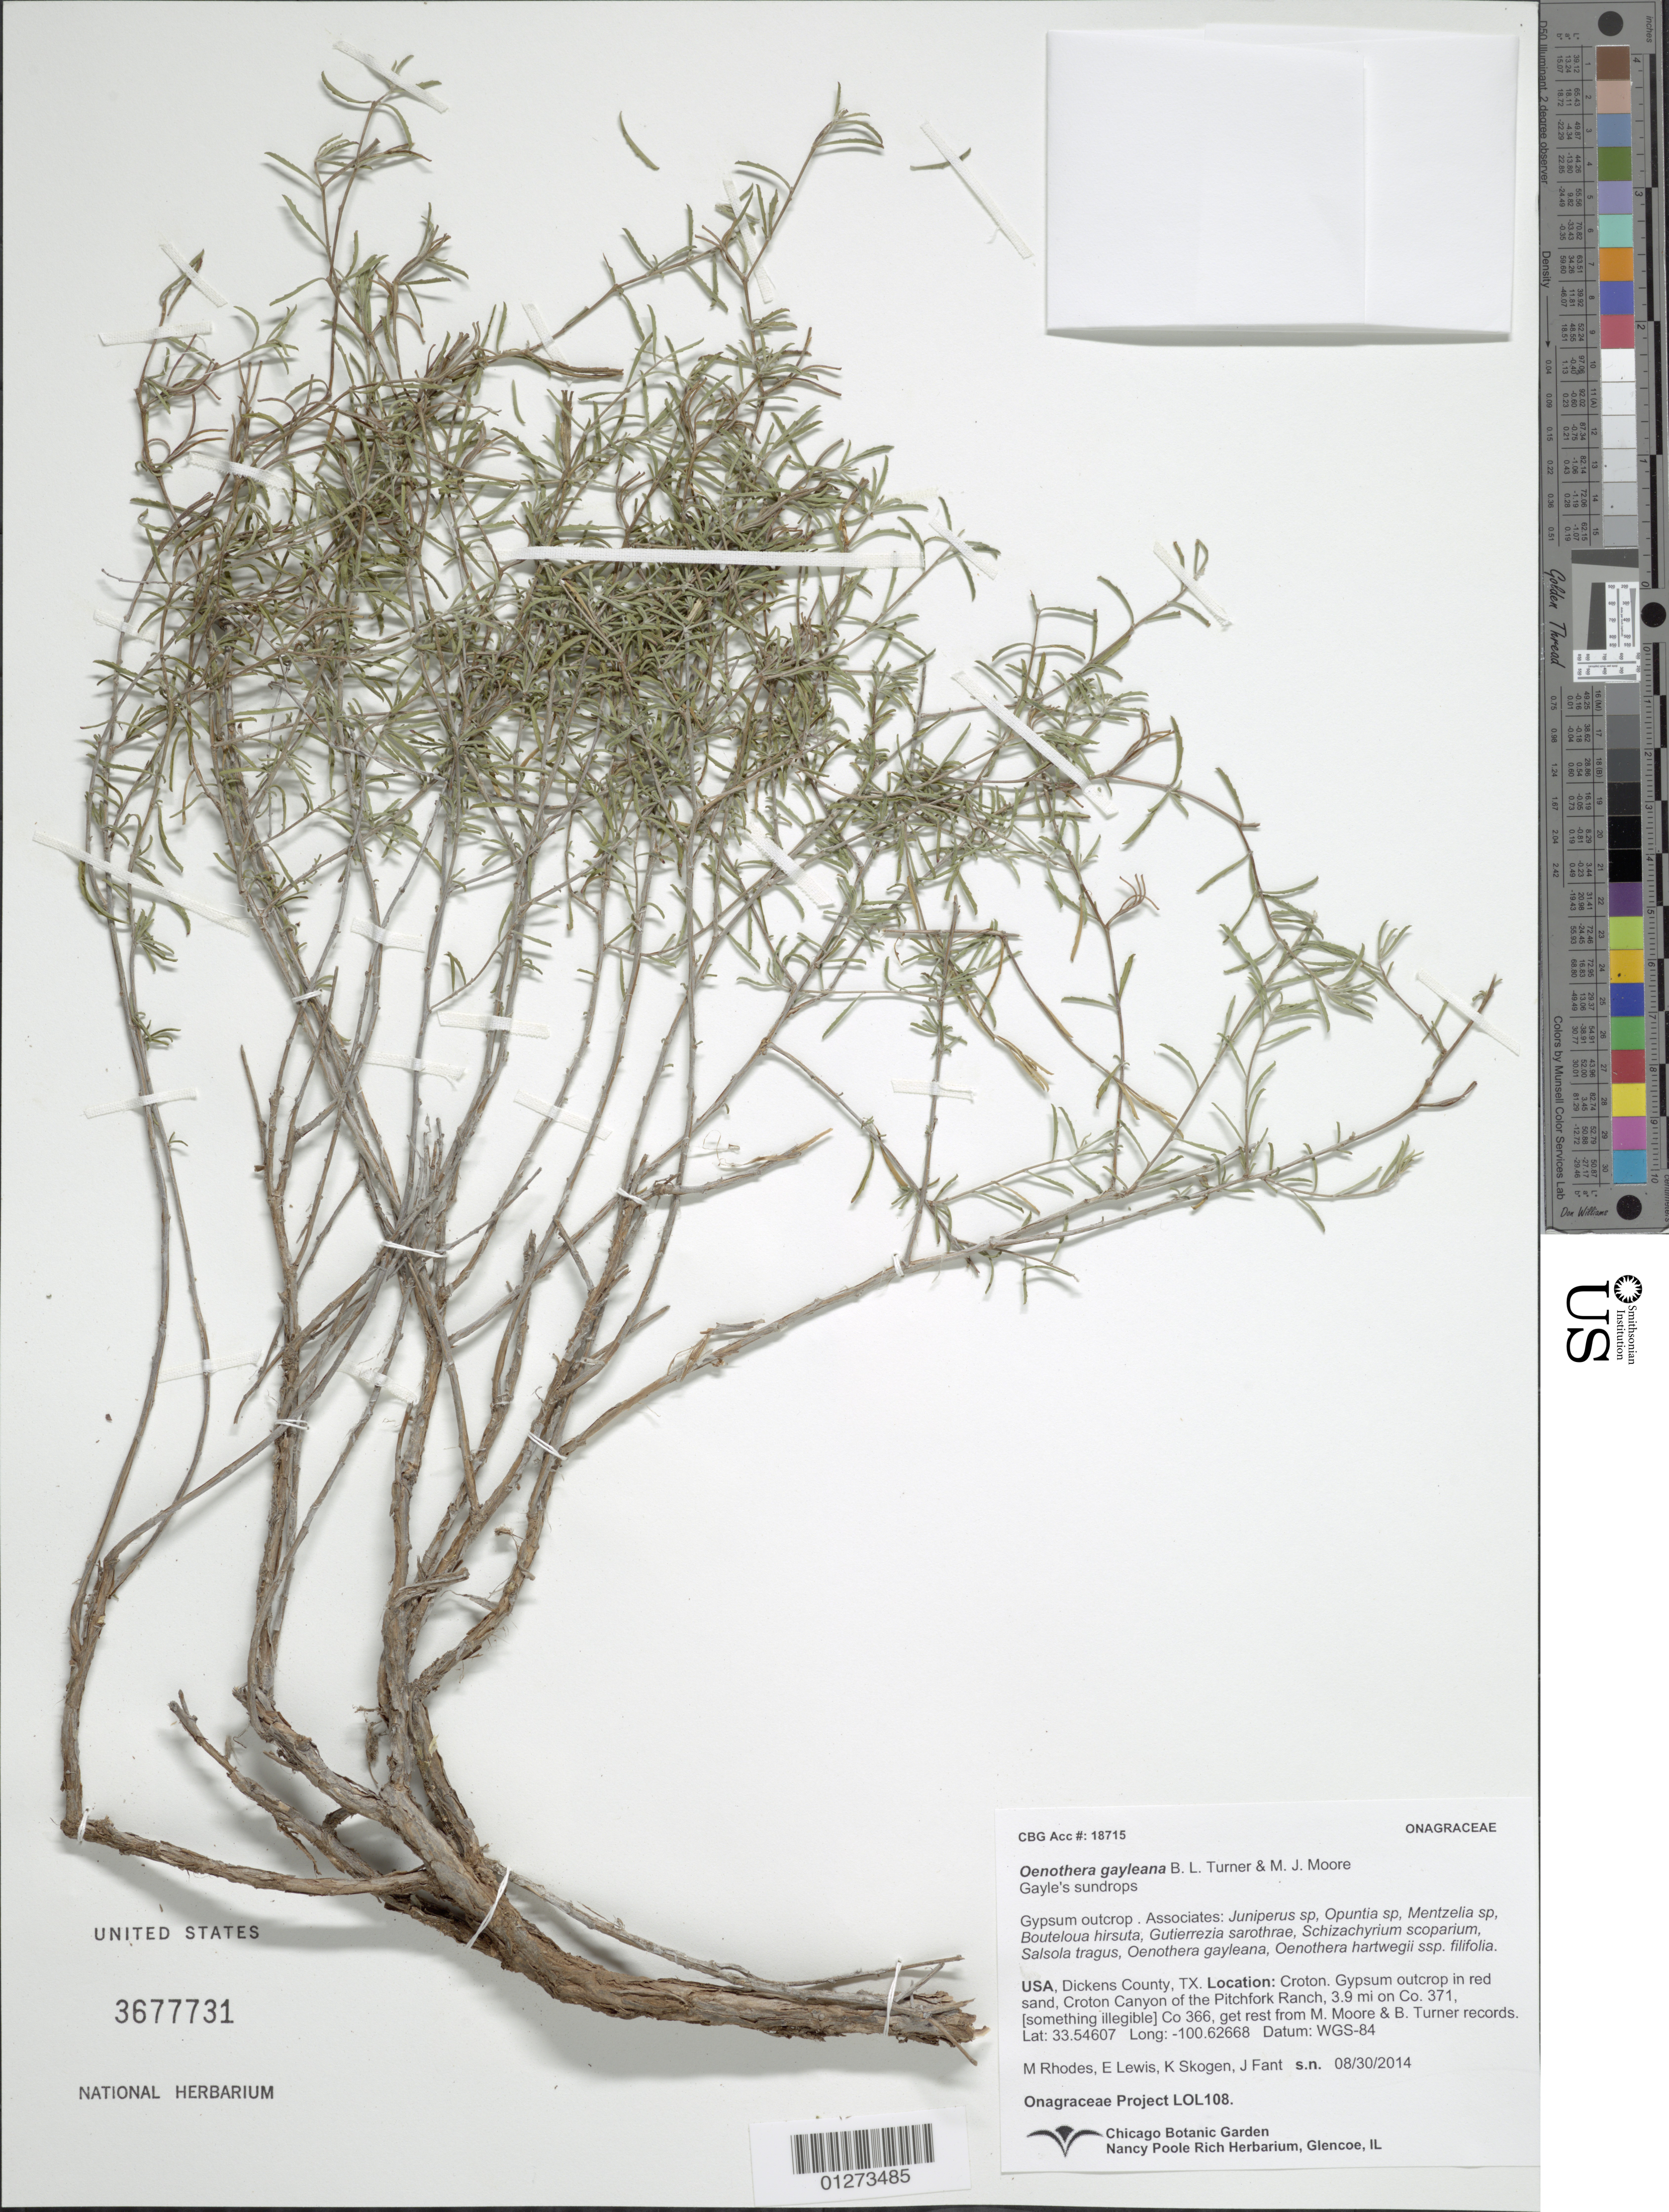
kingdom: Plantae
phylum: Tracheophyta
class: Magnoliopsida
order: Myrtales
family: Onagraceae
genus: Oenothera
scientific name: Oenothera serrulata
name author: Nutt.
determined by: Wagner, W. L., (BOT), Smithsonian Institution - National Museum of Natural History (UNITED STATES)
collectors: Onagraceae Project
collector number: LOL 108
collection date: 2014-08-30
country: United States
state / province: Texas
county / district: Dickens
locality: gypsum outcrop in red sand, Croton Canyon of the Pitchfork Ranch, 3.9 mi on Co. 371, [something illegible] Co 366, get rest from M. Moore & B. Turner records.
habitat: gypsum outcrop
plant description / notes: CHIC, US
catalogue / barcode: US 3677731